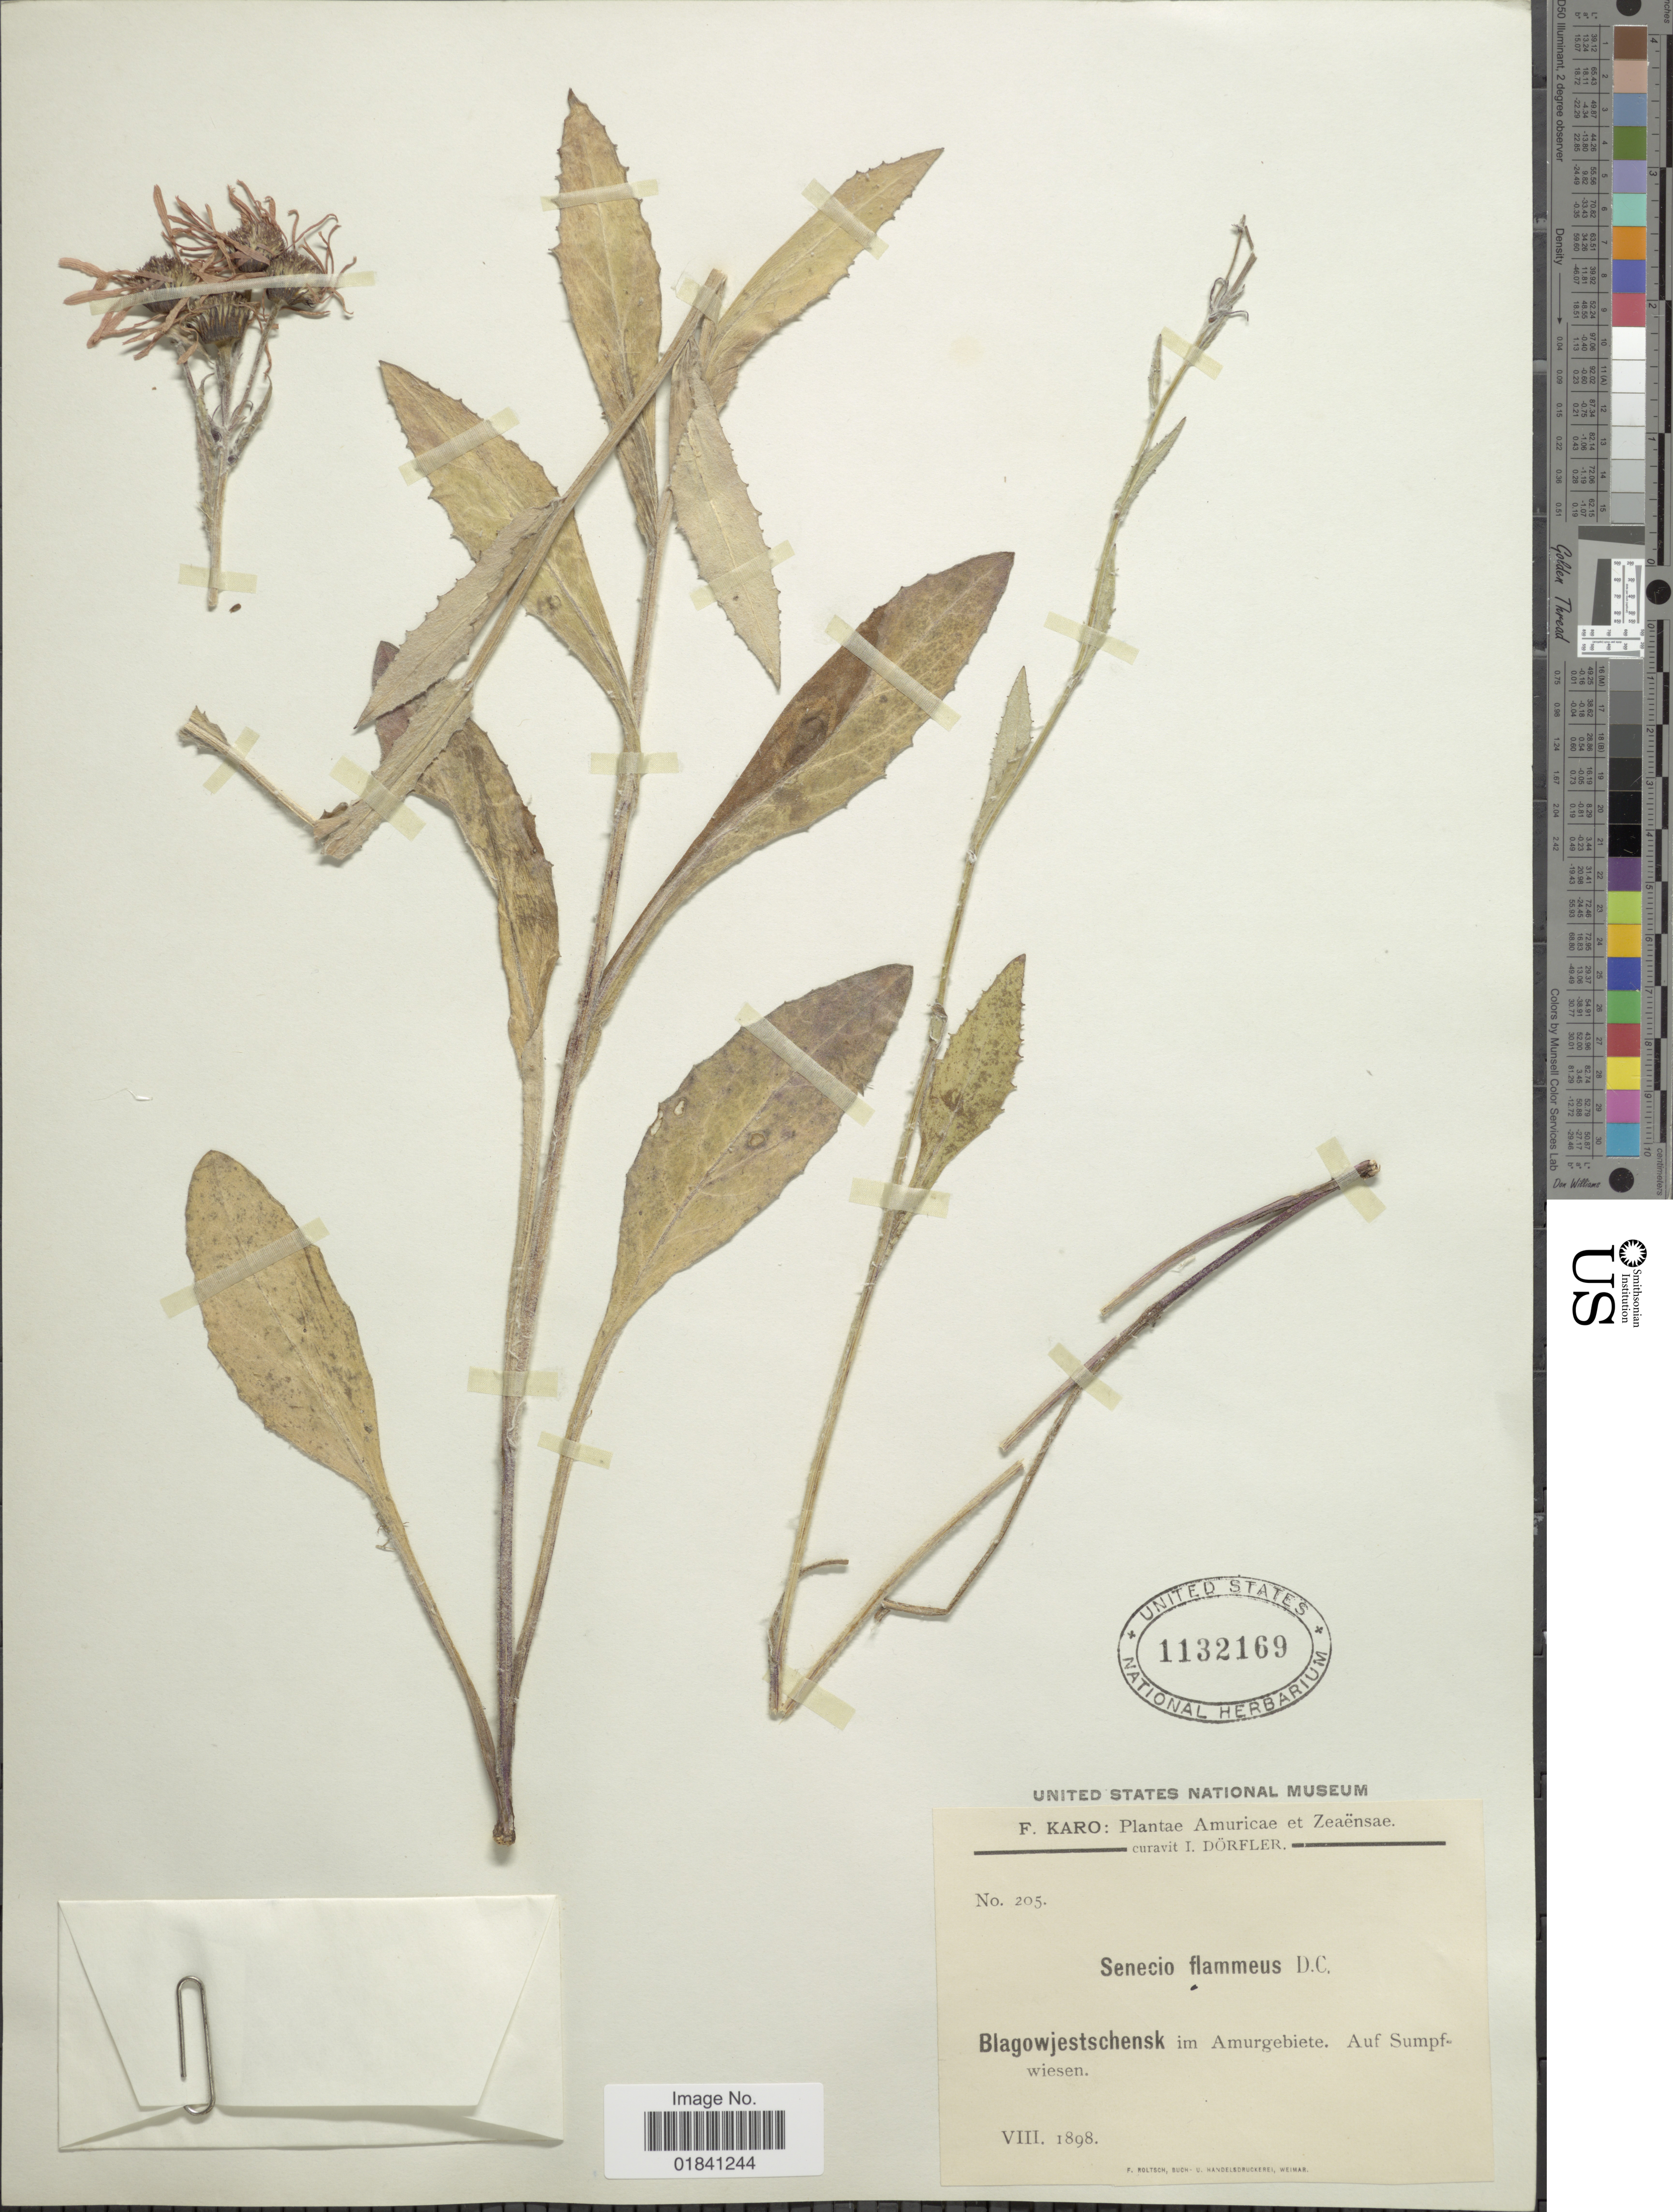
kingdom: Plantae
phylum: Tracheophyta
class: Magnoliopsida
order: Asterales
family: Asteraceae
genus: Senecio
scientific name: Senecio flammeus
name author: Turcz. ex A. DC.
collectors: F. Karo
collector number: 205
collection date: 1898-08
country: Russian Federation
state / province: Amur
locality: Blagowjestschensk im Amurgebiete. Auf Sumpfwiesen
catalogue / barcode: US 1132169